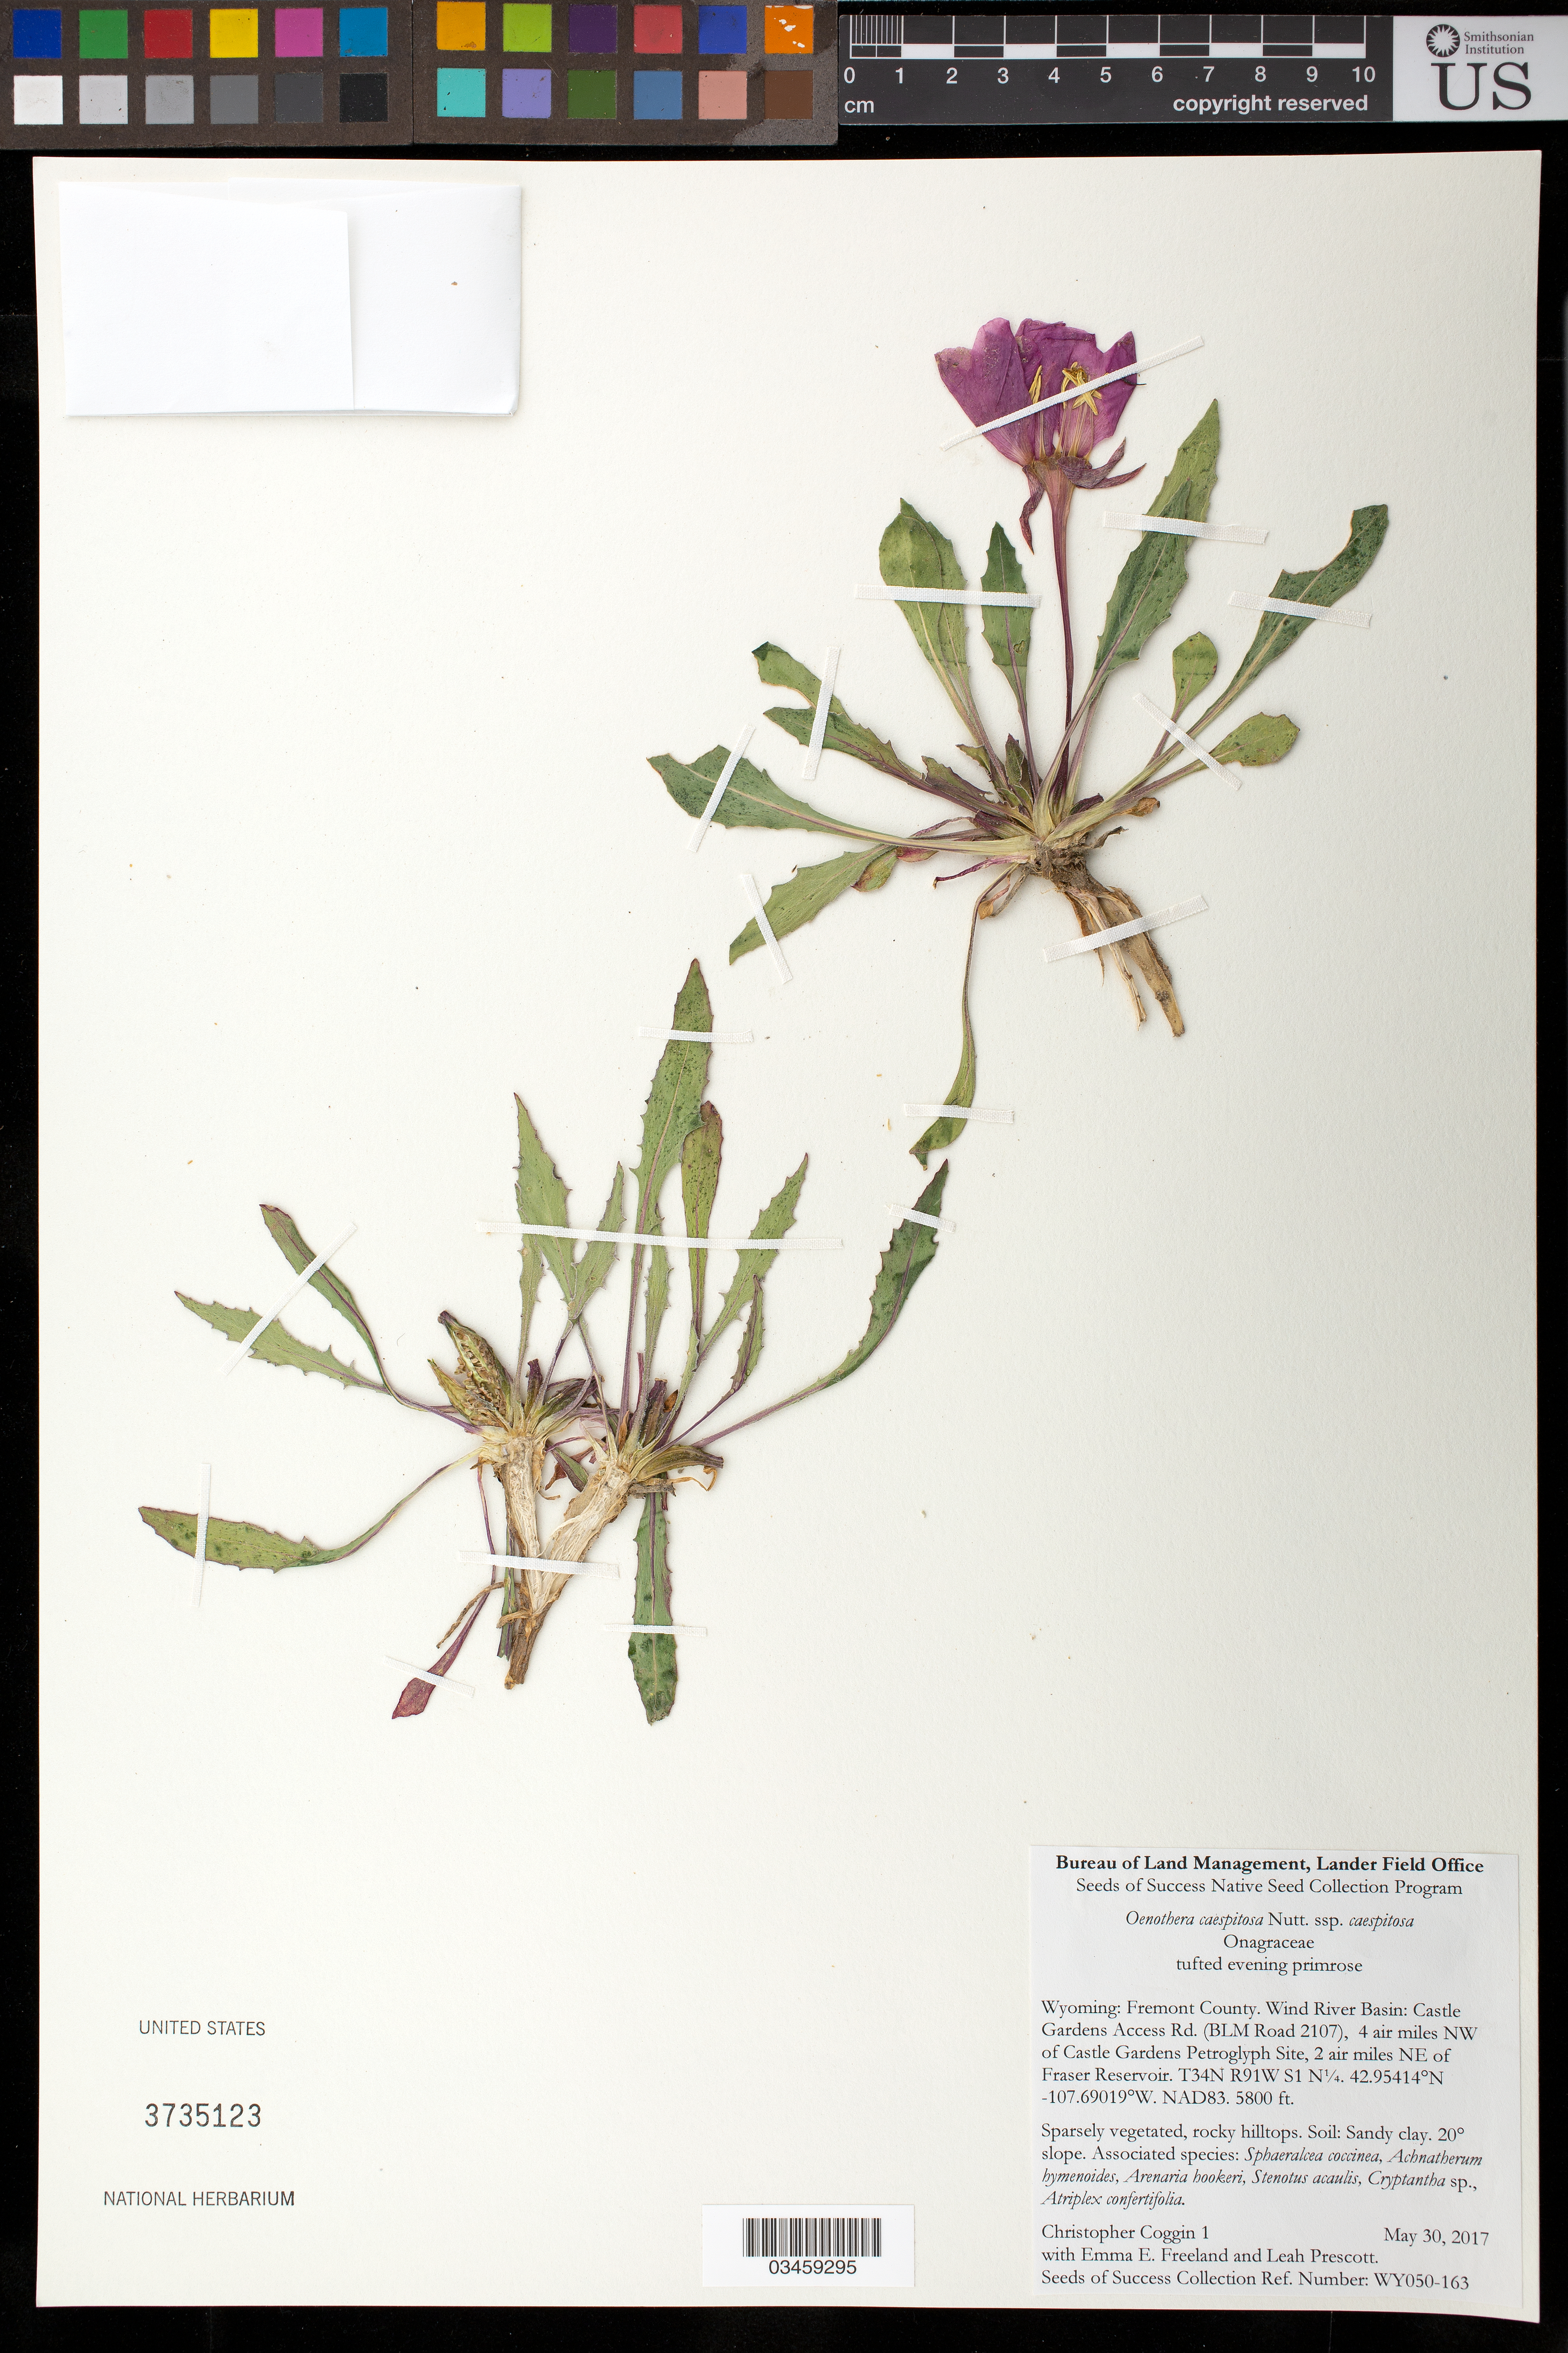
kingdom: Plantae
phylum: Tracheophyta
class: Magnoliopsida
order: Myrtales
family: Onagraceae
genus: Oenothera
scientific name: Oenothera caespitosa subsp. caespitosa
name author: Nutt.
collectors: C. Coggin, E. Freeland & L. Prescott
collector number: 1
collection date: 2017-05-30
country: United States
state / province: Wyoming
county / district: Fremont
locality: Wind River Basin, Castle Gardens Access Rd (BLM Road 2107), 4 air mi. NW of Castle Gardens Petroglyph Site, 2 air mi. NE of Fraser Reservoir T34N R91W S1 N1/4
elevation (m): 1768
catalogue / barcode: US 3735123